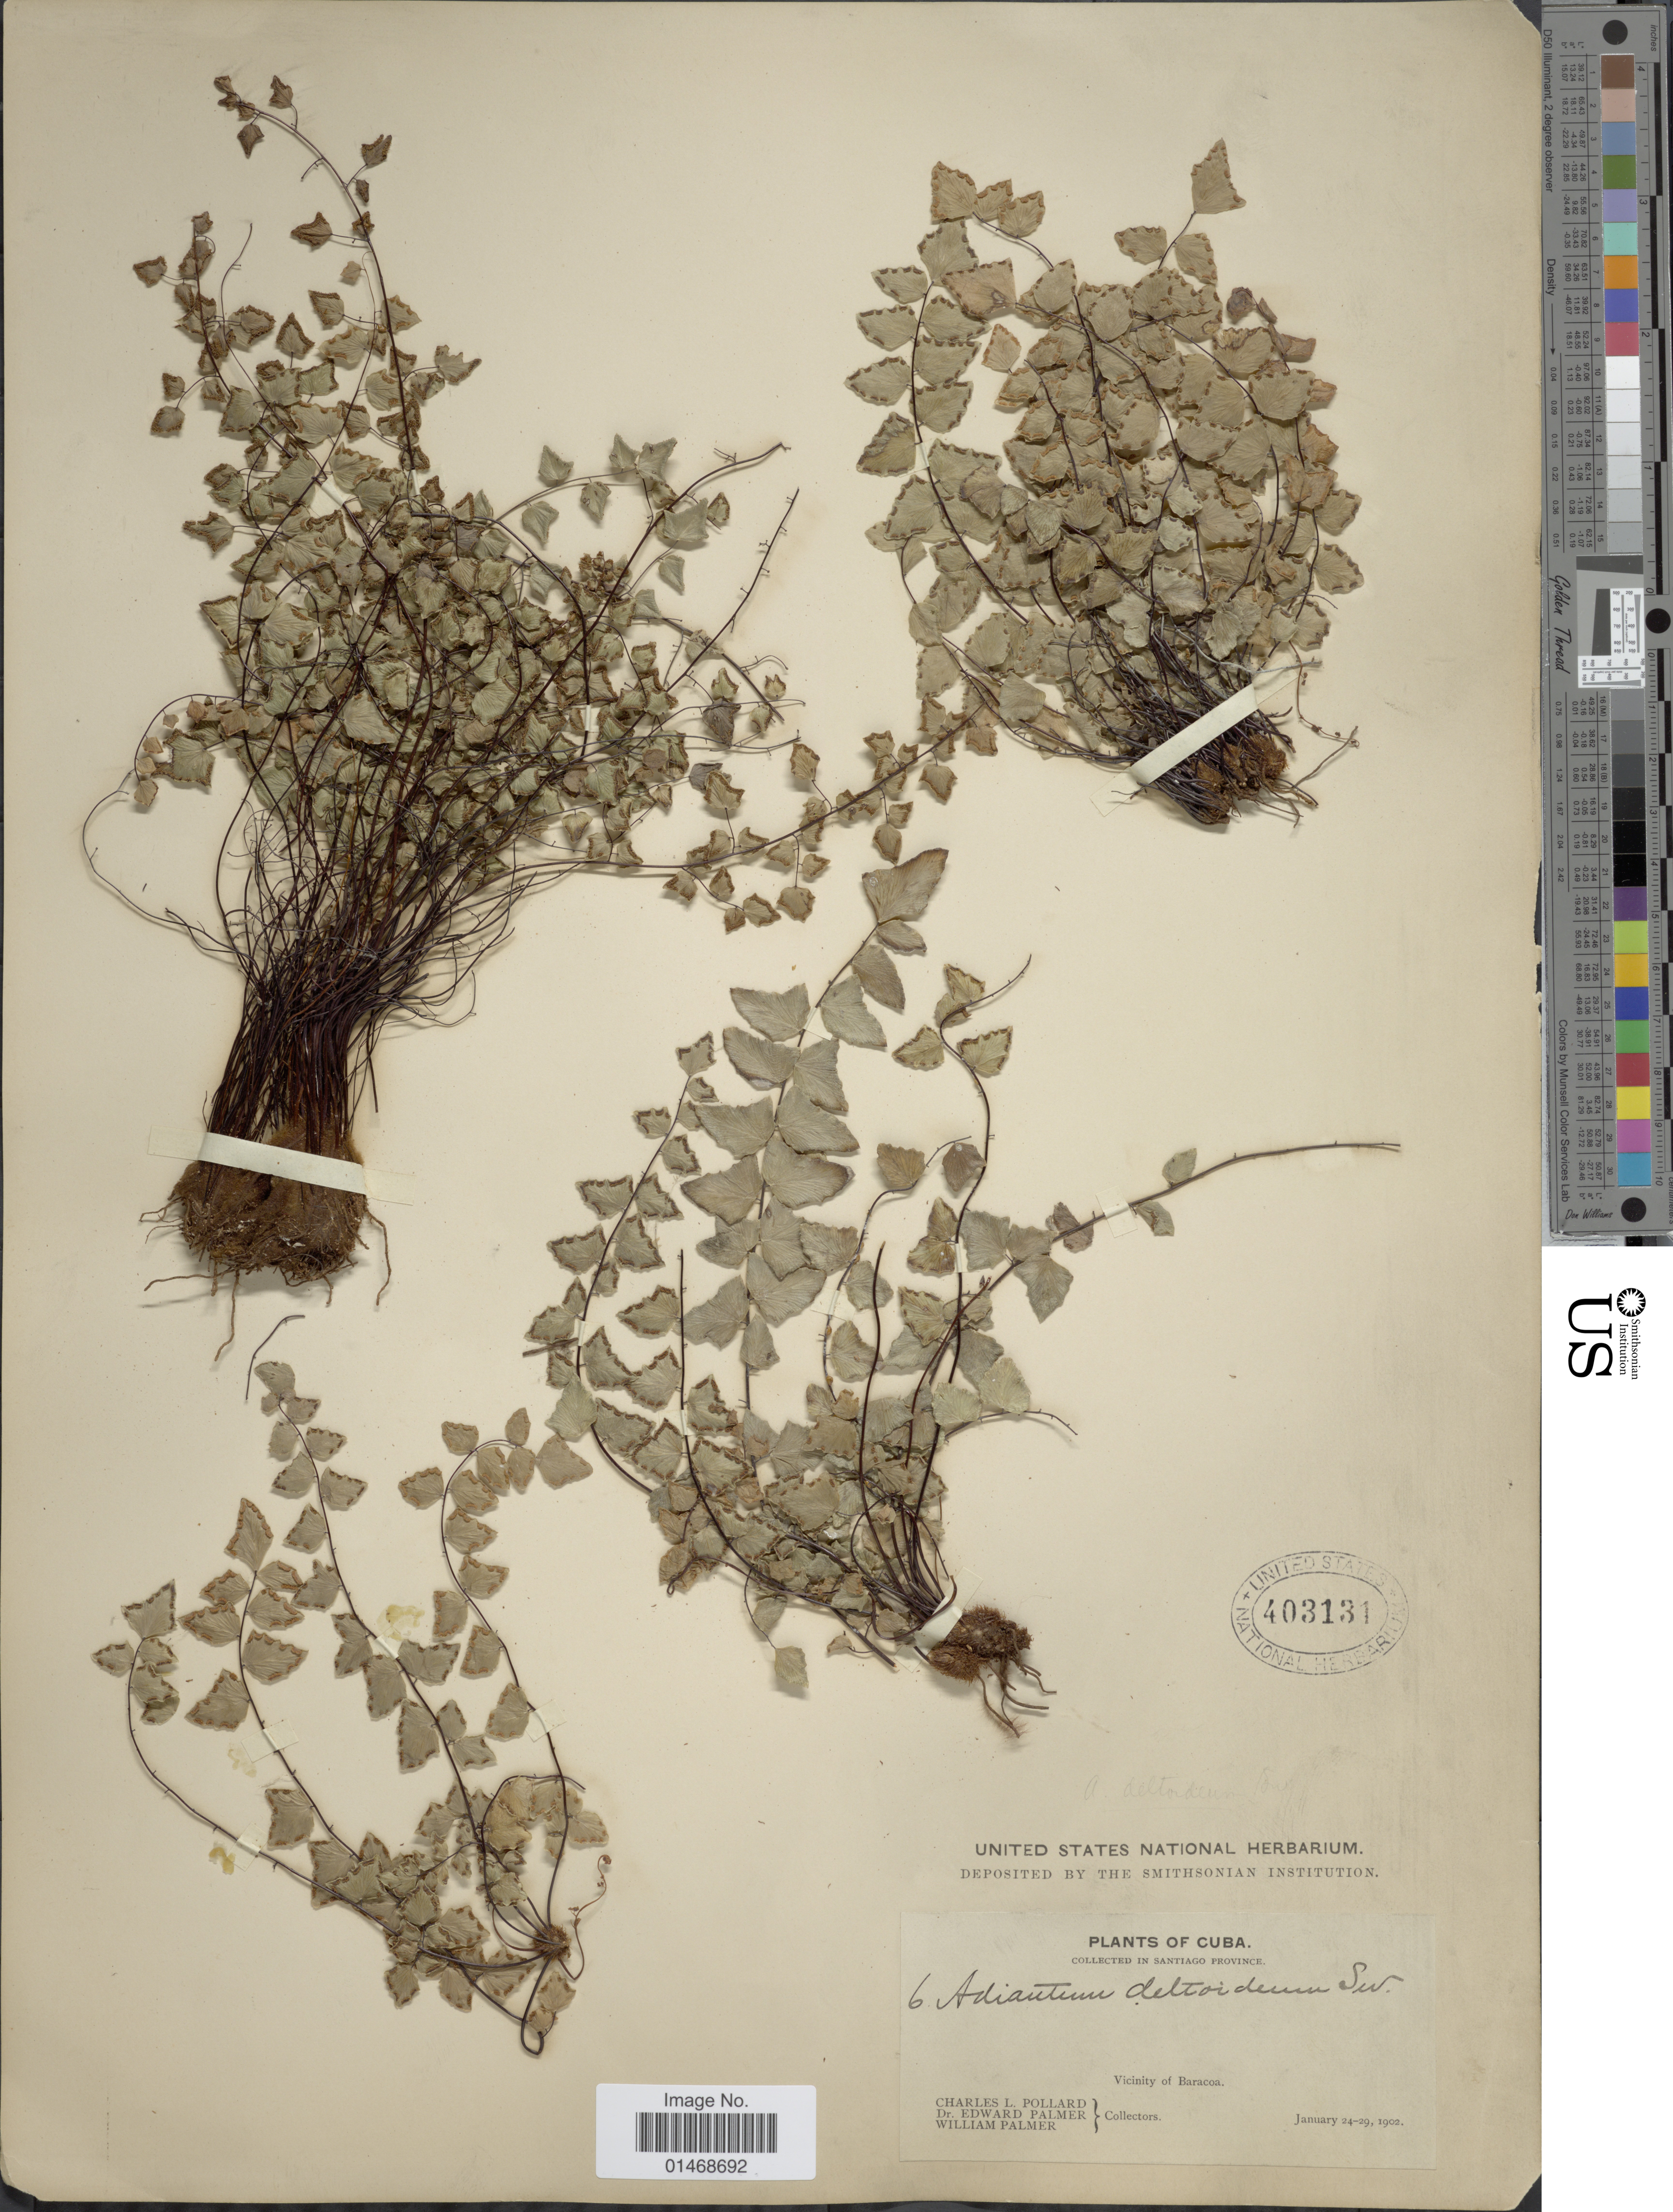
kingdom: Plantae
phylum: Tracheophyta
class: Polypodiopsida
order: Polypodiales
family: Pteridaceae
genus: Adiantum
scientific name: Adiantum deltoideum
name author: Sw.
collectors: C. L. Pollard, E. Palmer & W. Palmer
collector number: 6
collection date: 1902-01-24/1902-01-29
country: Cuba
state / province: Santiago de Cuba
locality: In Santiago province, Vicinity of Baracoa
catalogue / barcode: US 403131